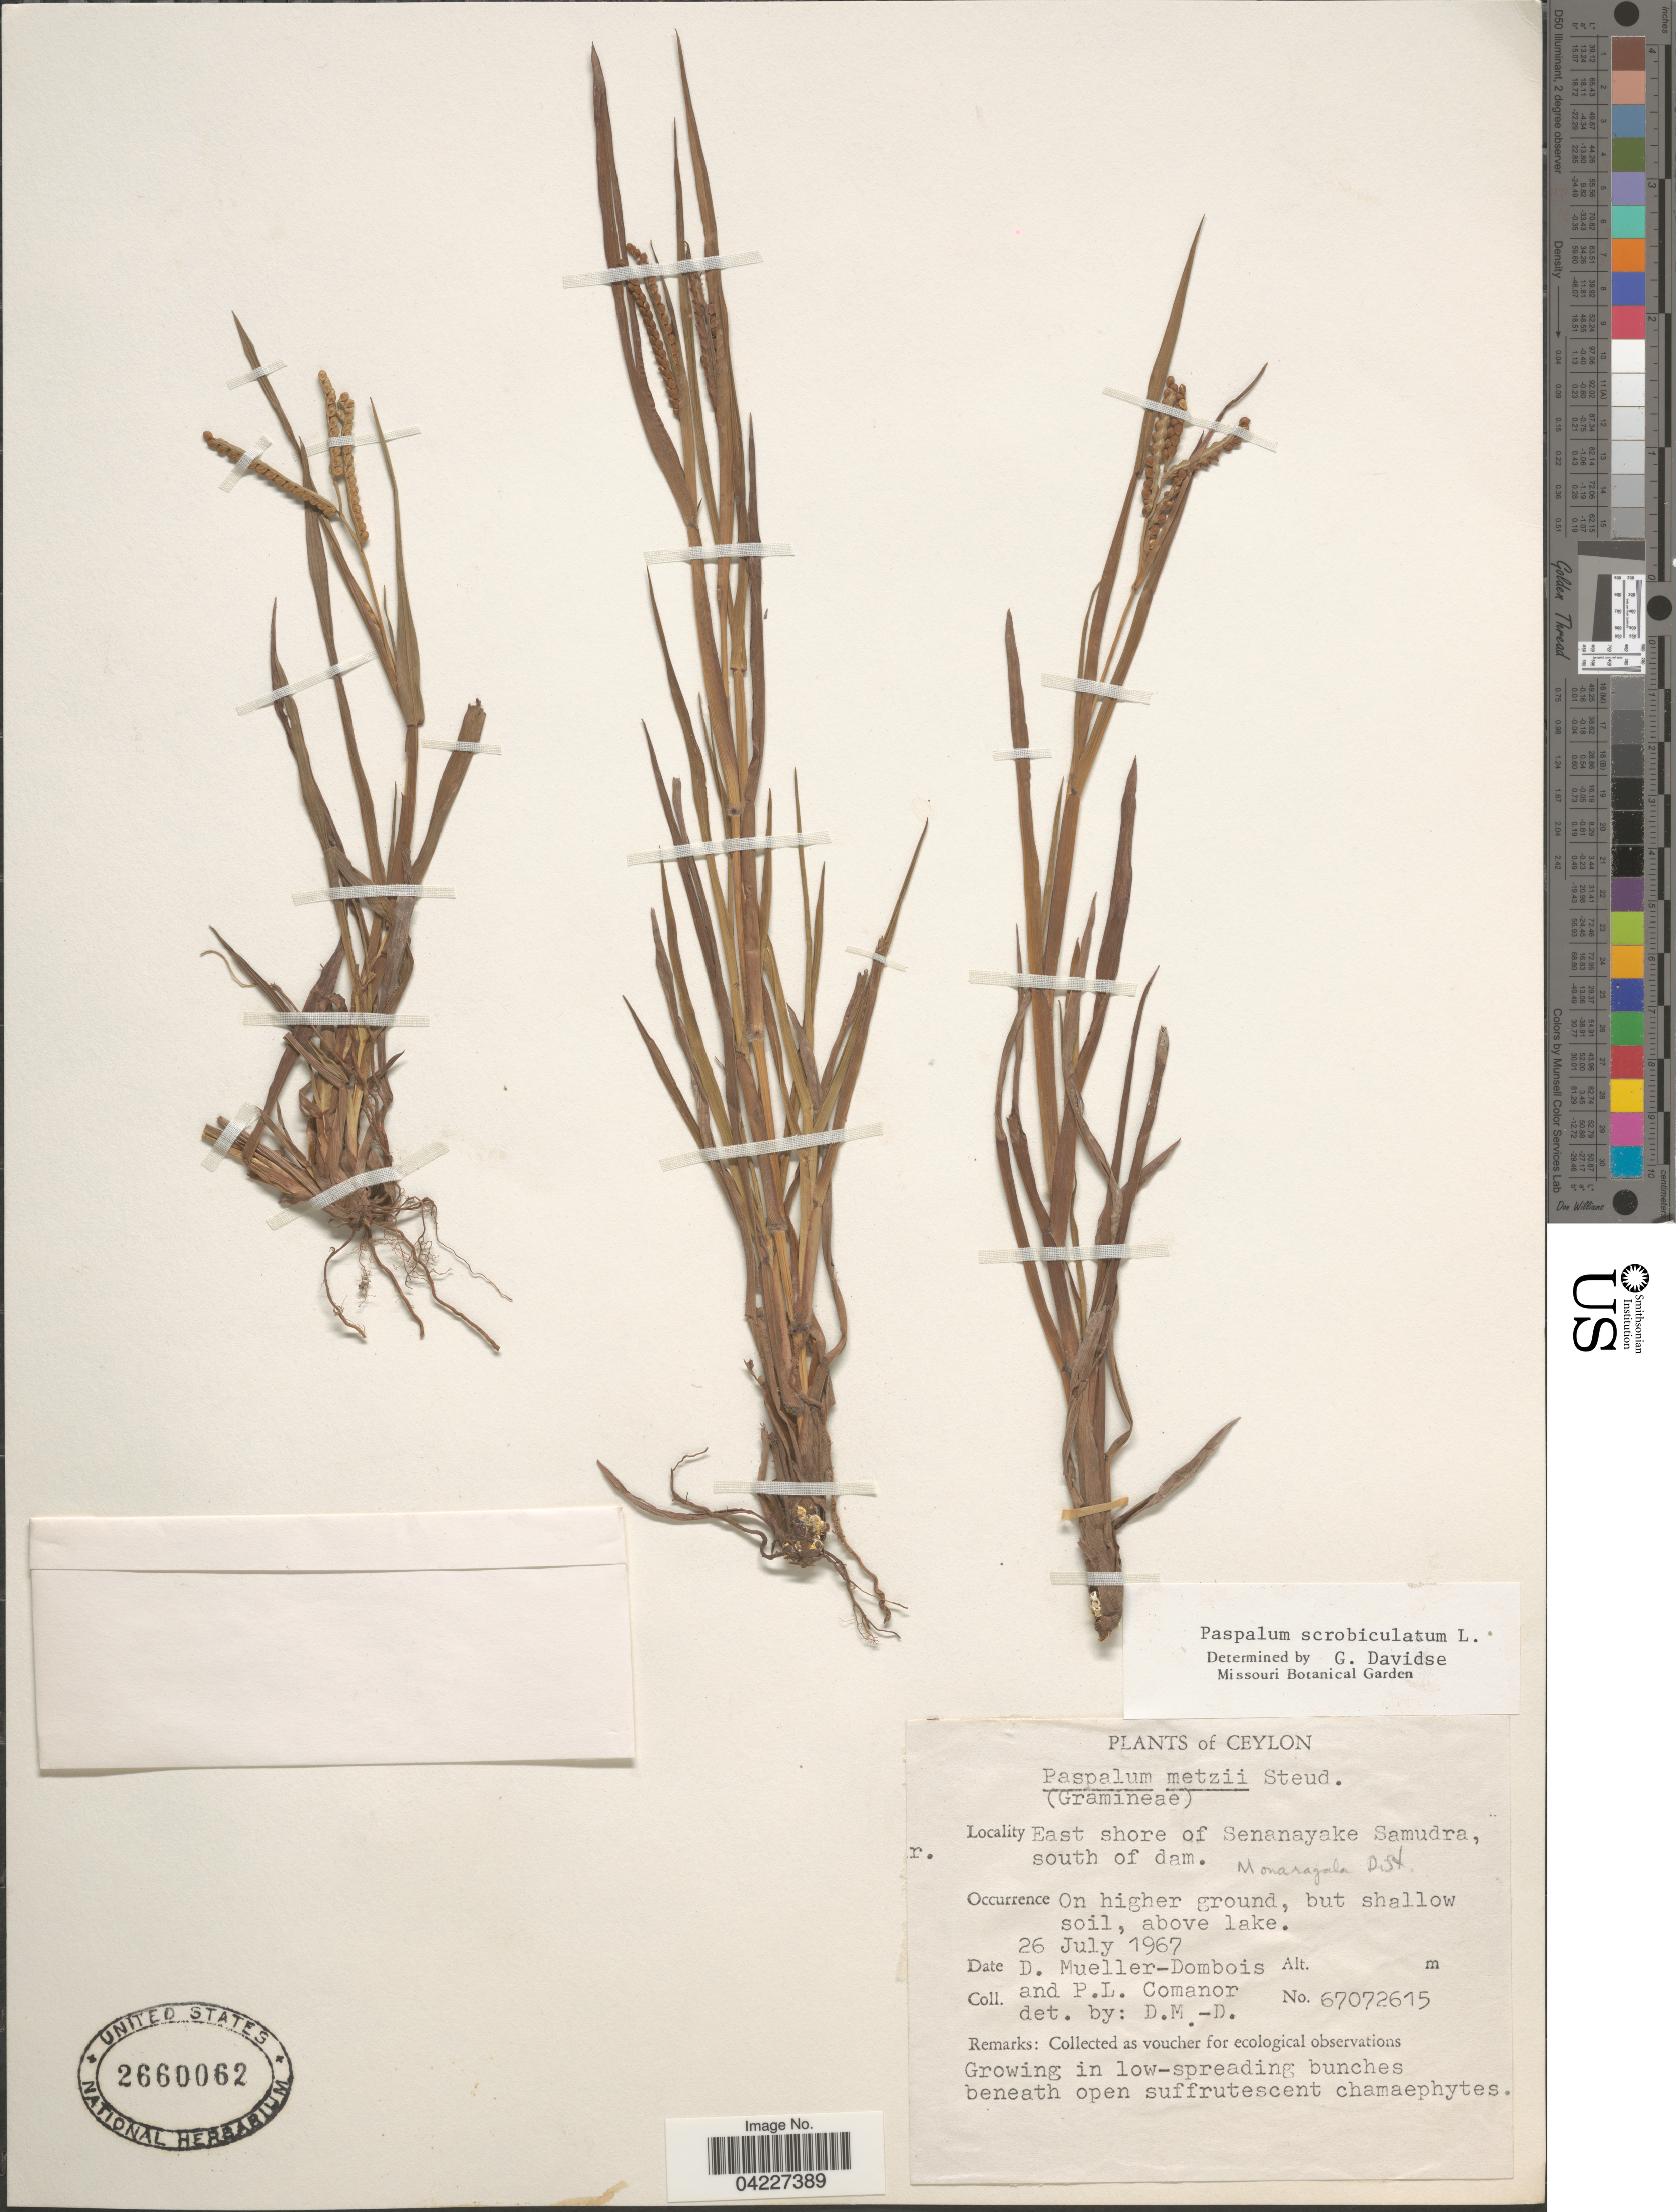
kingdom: Plantae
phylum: Tracheophyta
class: Liliopsida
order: Poales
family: Poaceae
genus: Paspalum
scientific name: Paspalum scrobiculatum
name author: L.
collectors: D. Mueller-Dombois & P. Comanor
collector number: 67072615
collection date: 1967-07-26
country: Sri Lanka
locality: Ceylon. East shore of Senanayake Samudra, south of dam. Monaragala Dist.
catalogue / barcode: US 2660062